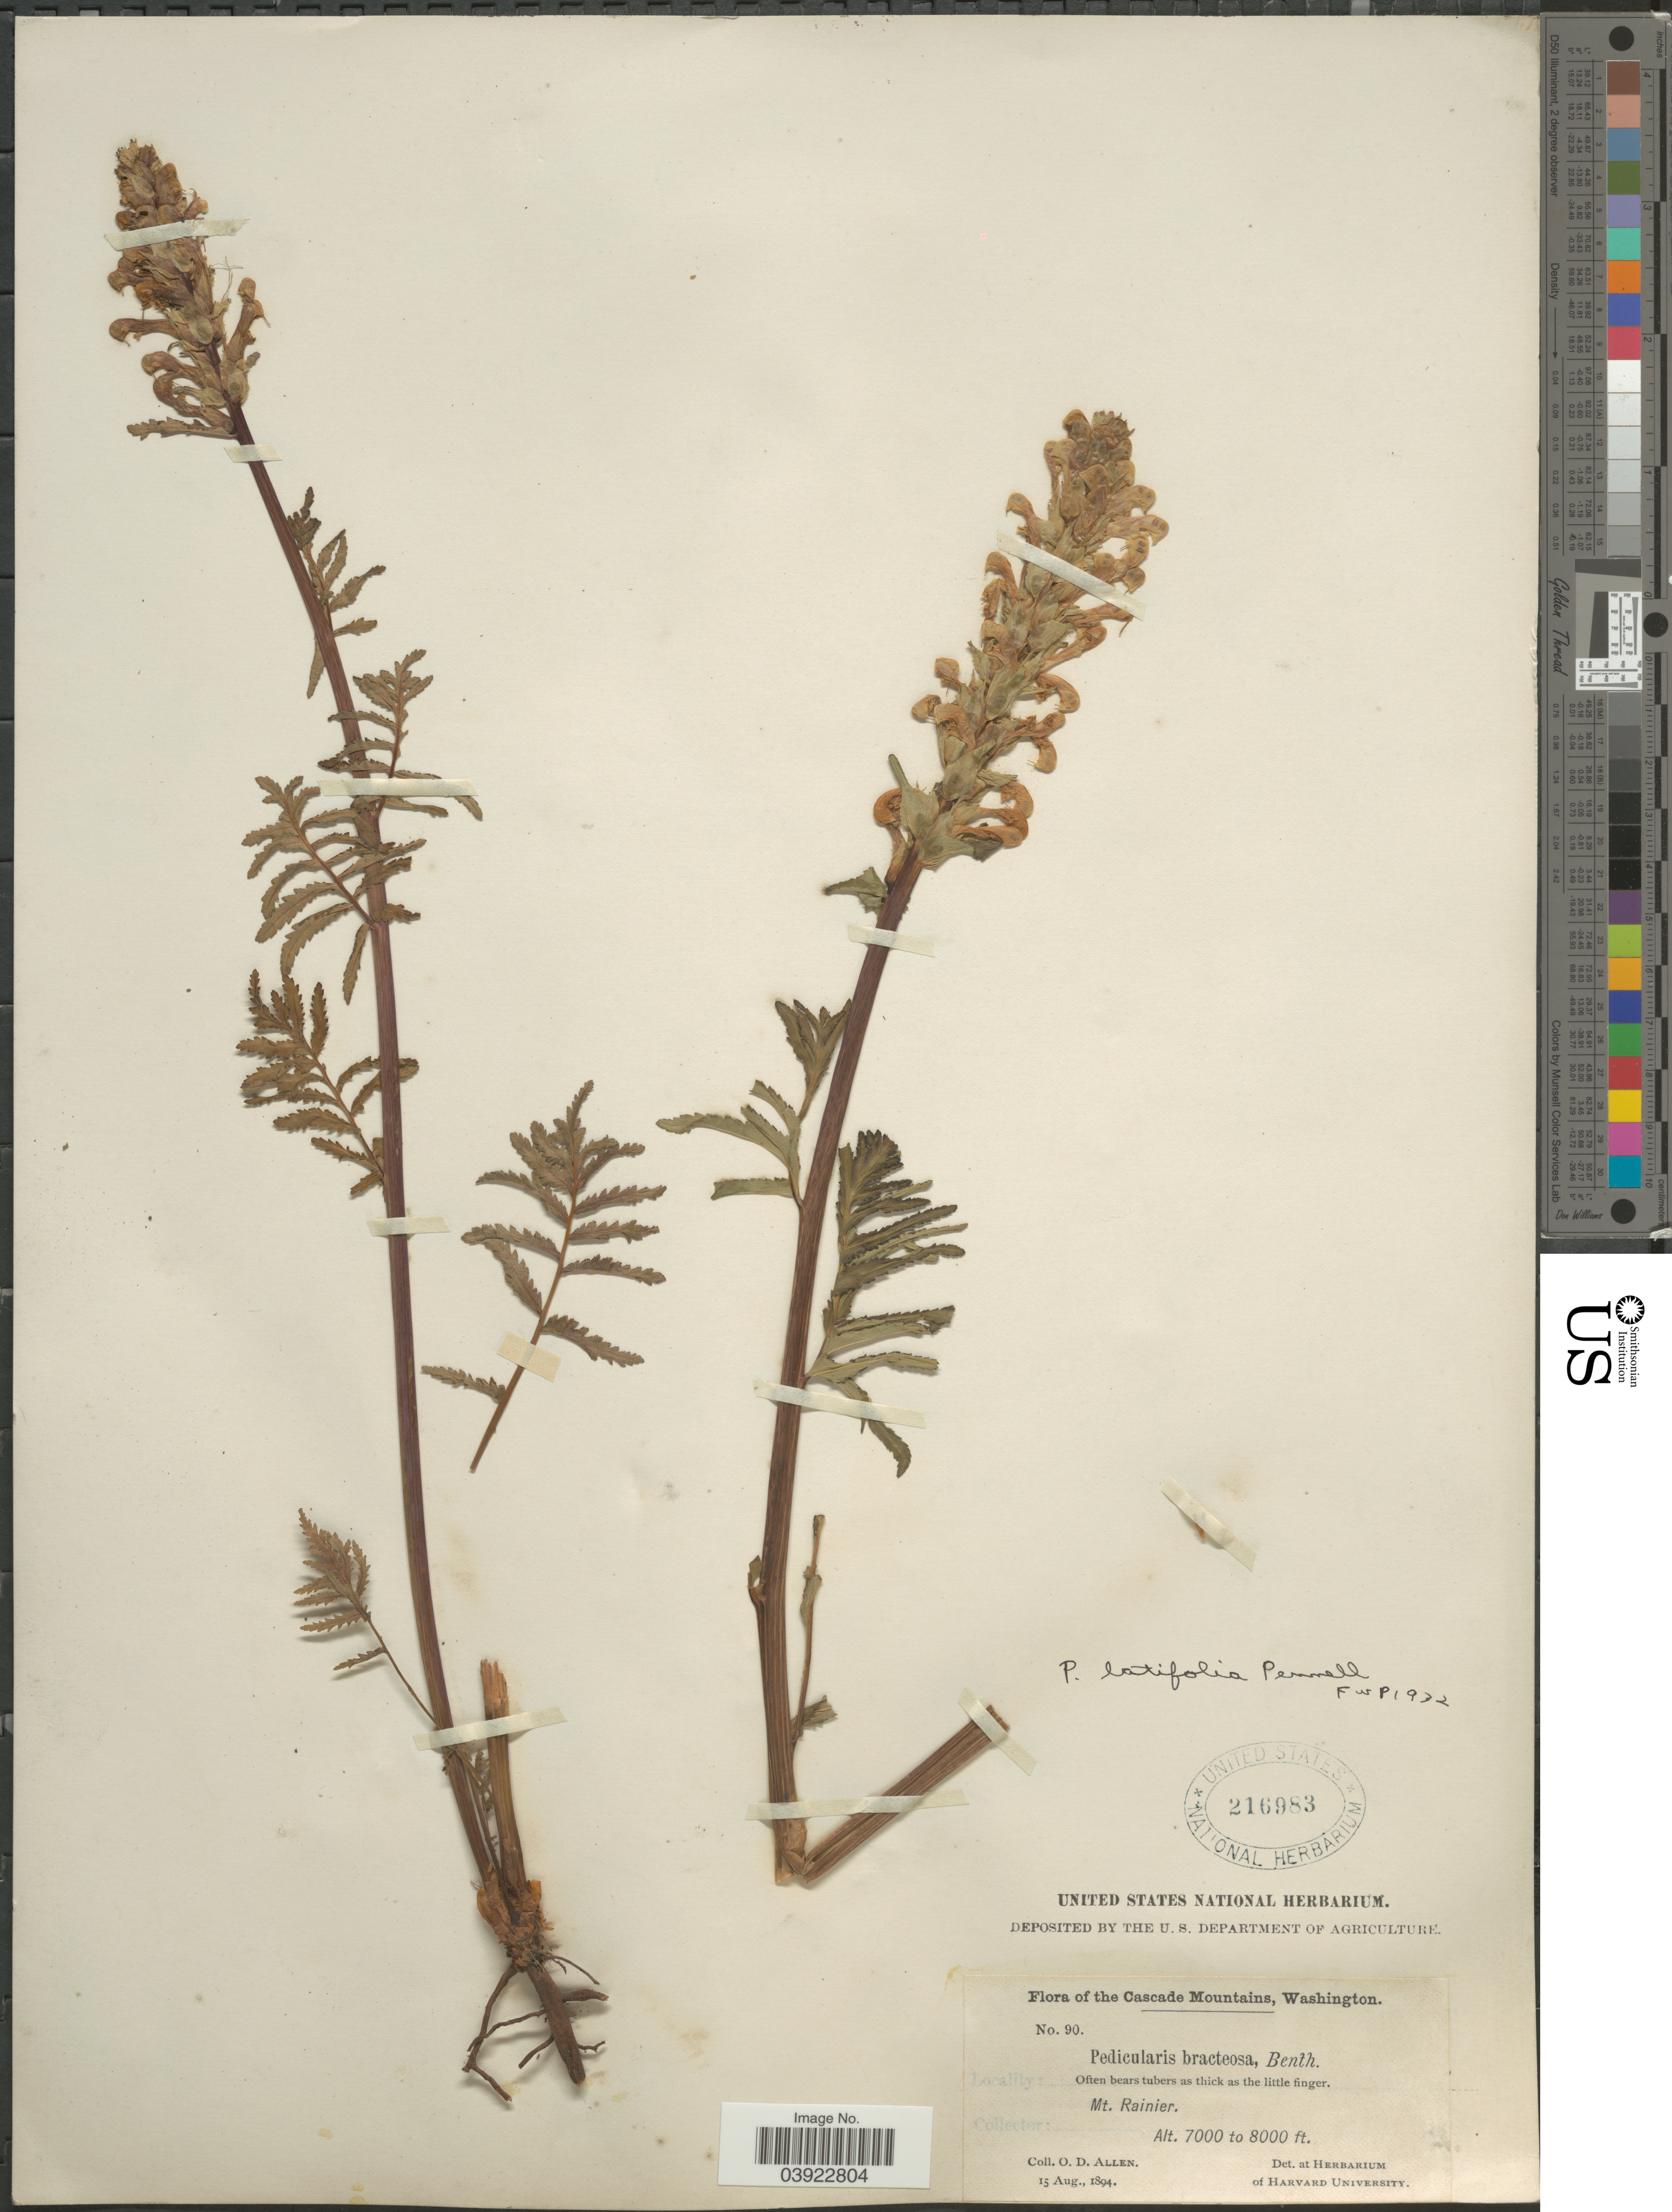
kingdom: Plantae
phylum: Tracheophyta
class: Magnoliopsida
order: Lamiales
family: Orobanchaceae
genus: Pedicularis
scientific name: Pedicularis latifolia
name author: Pennell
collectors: O. D. Allen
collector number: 90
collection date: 1894-08-15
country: United States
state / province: Washington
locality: Cascade Mountains. Often bears tubers as thick as the little finger. Mt. Rainier.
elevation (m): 2134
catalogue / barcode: US 216983